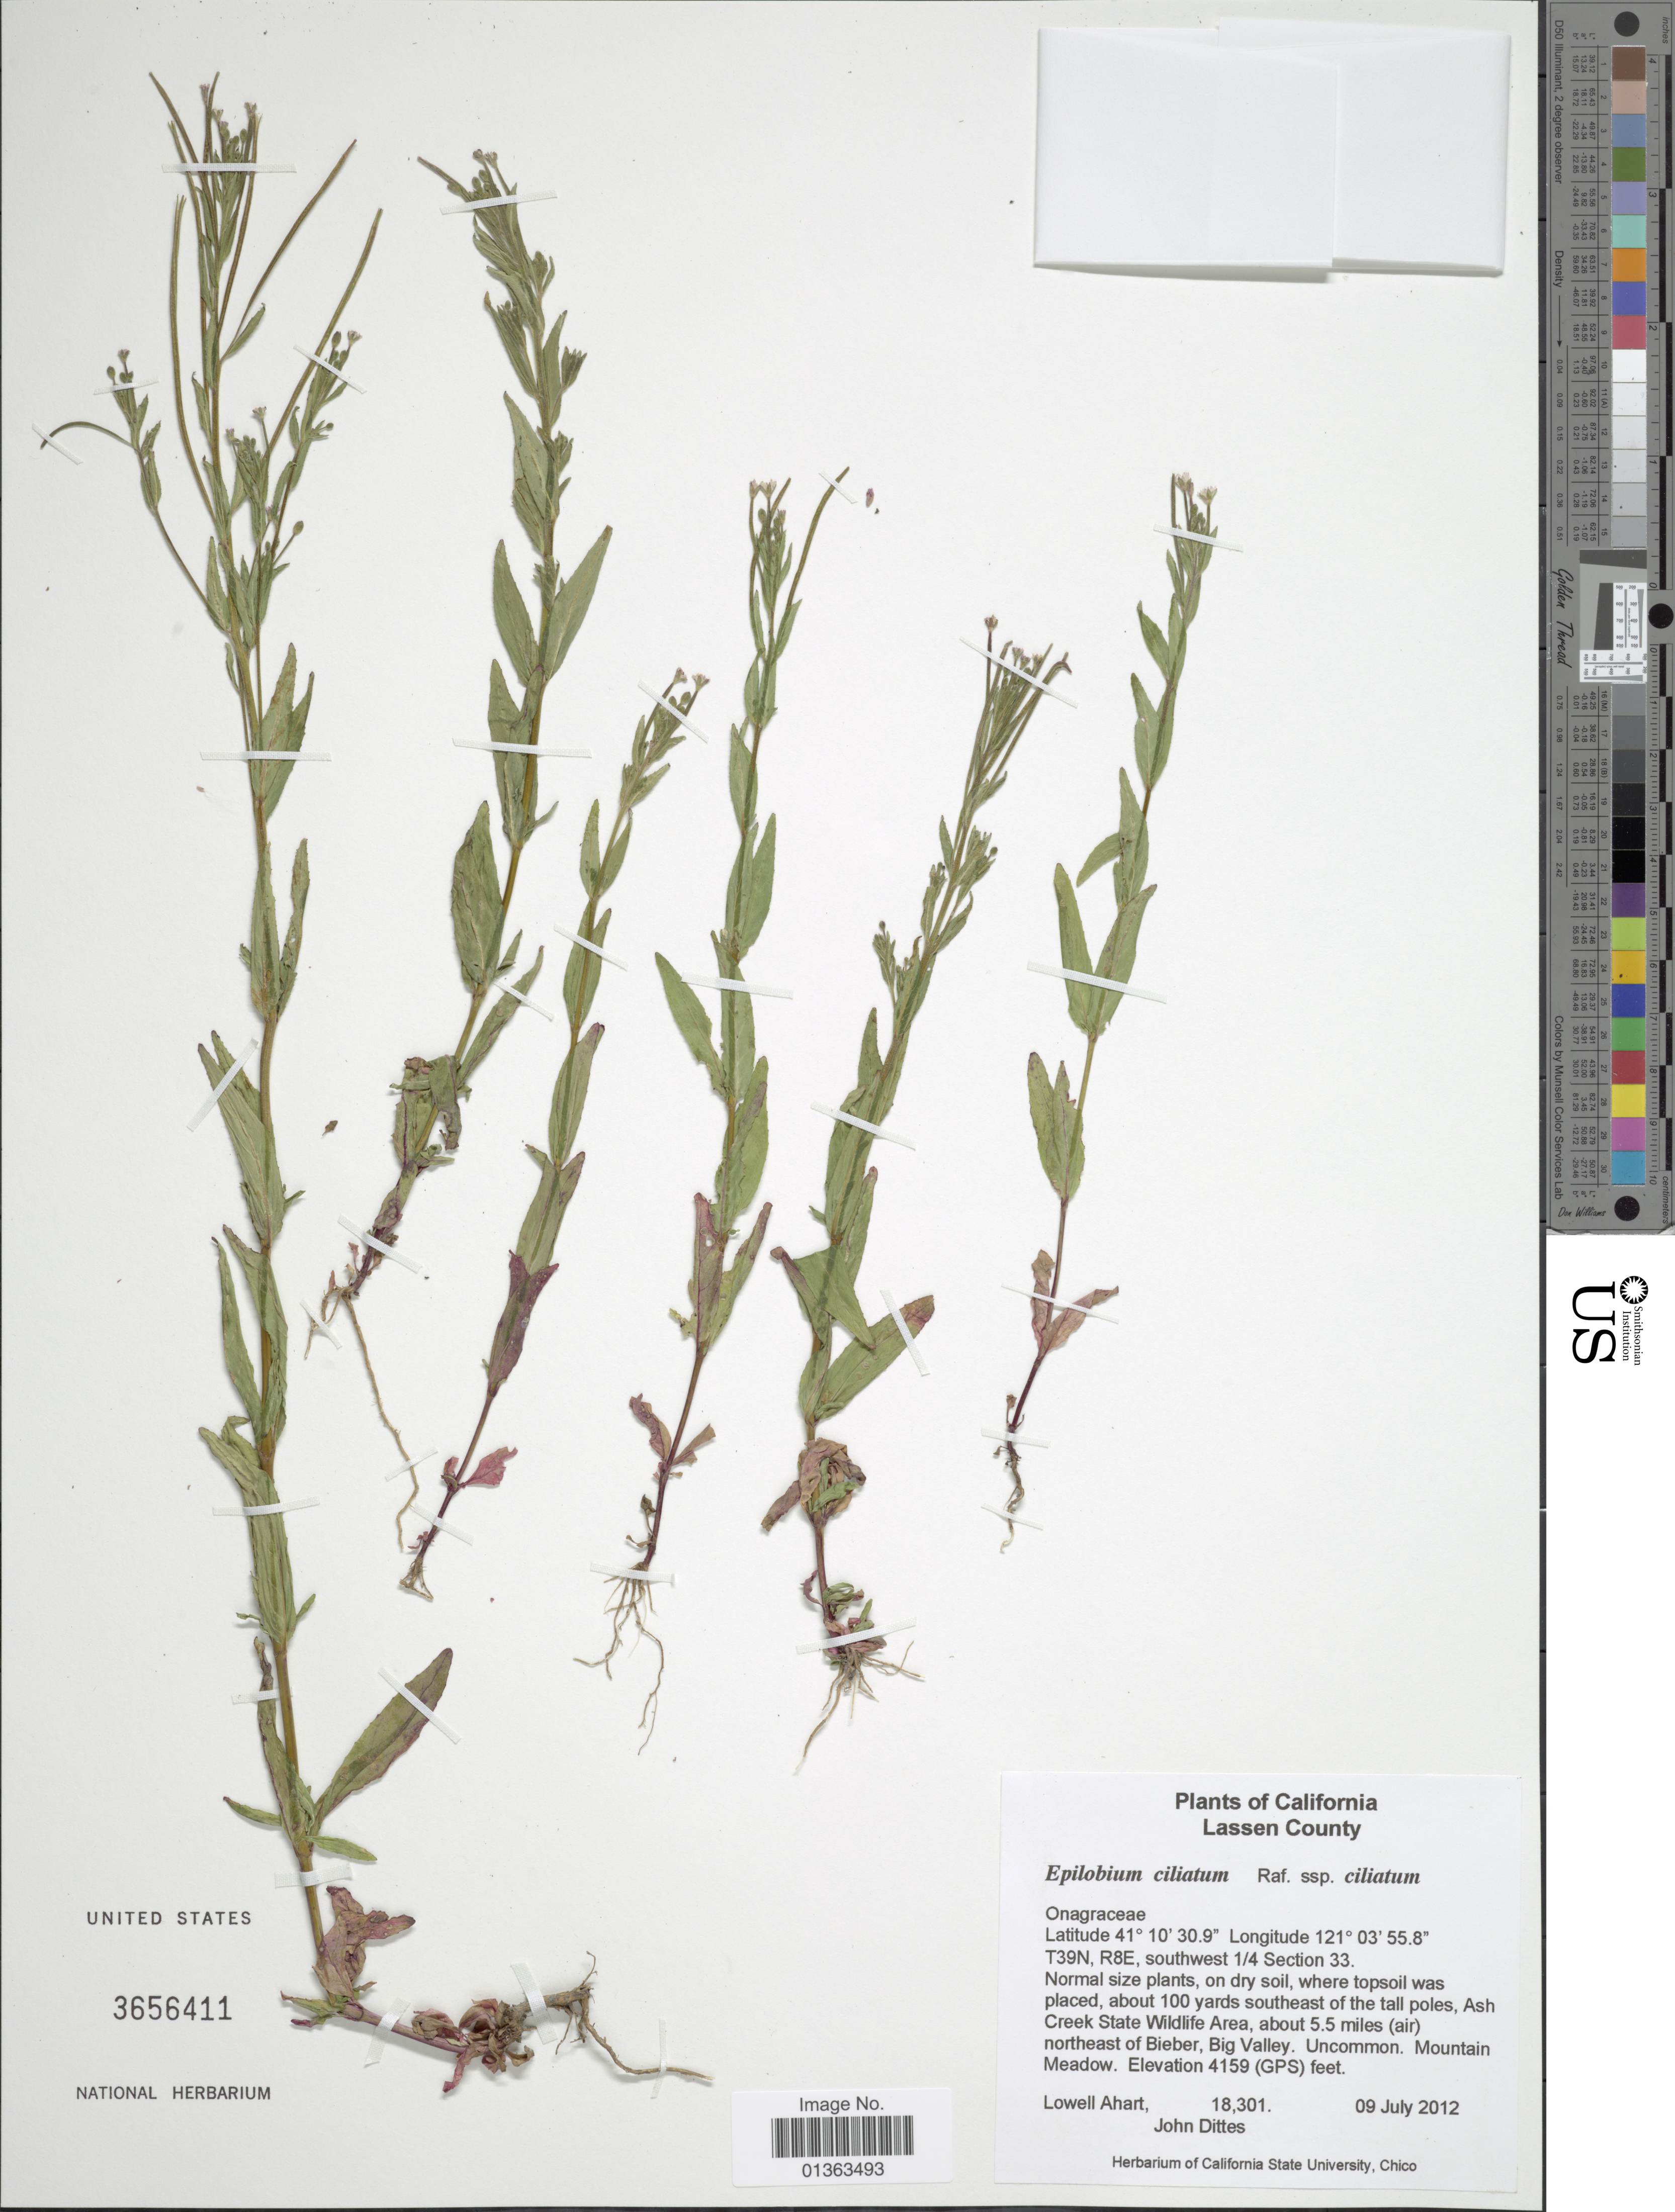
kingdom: Plantae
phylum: Tracheophyta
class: Magnoliopsida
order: Myrtales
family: Onagraceae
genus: Epilobium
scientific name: Epilobium ciliatum subsp. ciliatum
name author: Raf.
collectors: L. Ahart & J. Dittes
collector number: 18301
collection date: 2012-07-09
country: United States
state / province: California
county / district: Lassen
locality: Lassen County. Ash Creek State Wildlife Area, about 5.5 miles (air) northeast of Bieber, Big Valley.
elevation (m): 1268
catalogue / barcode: US 3656411